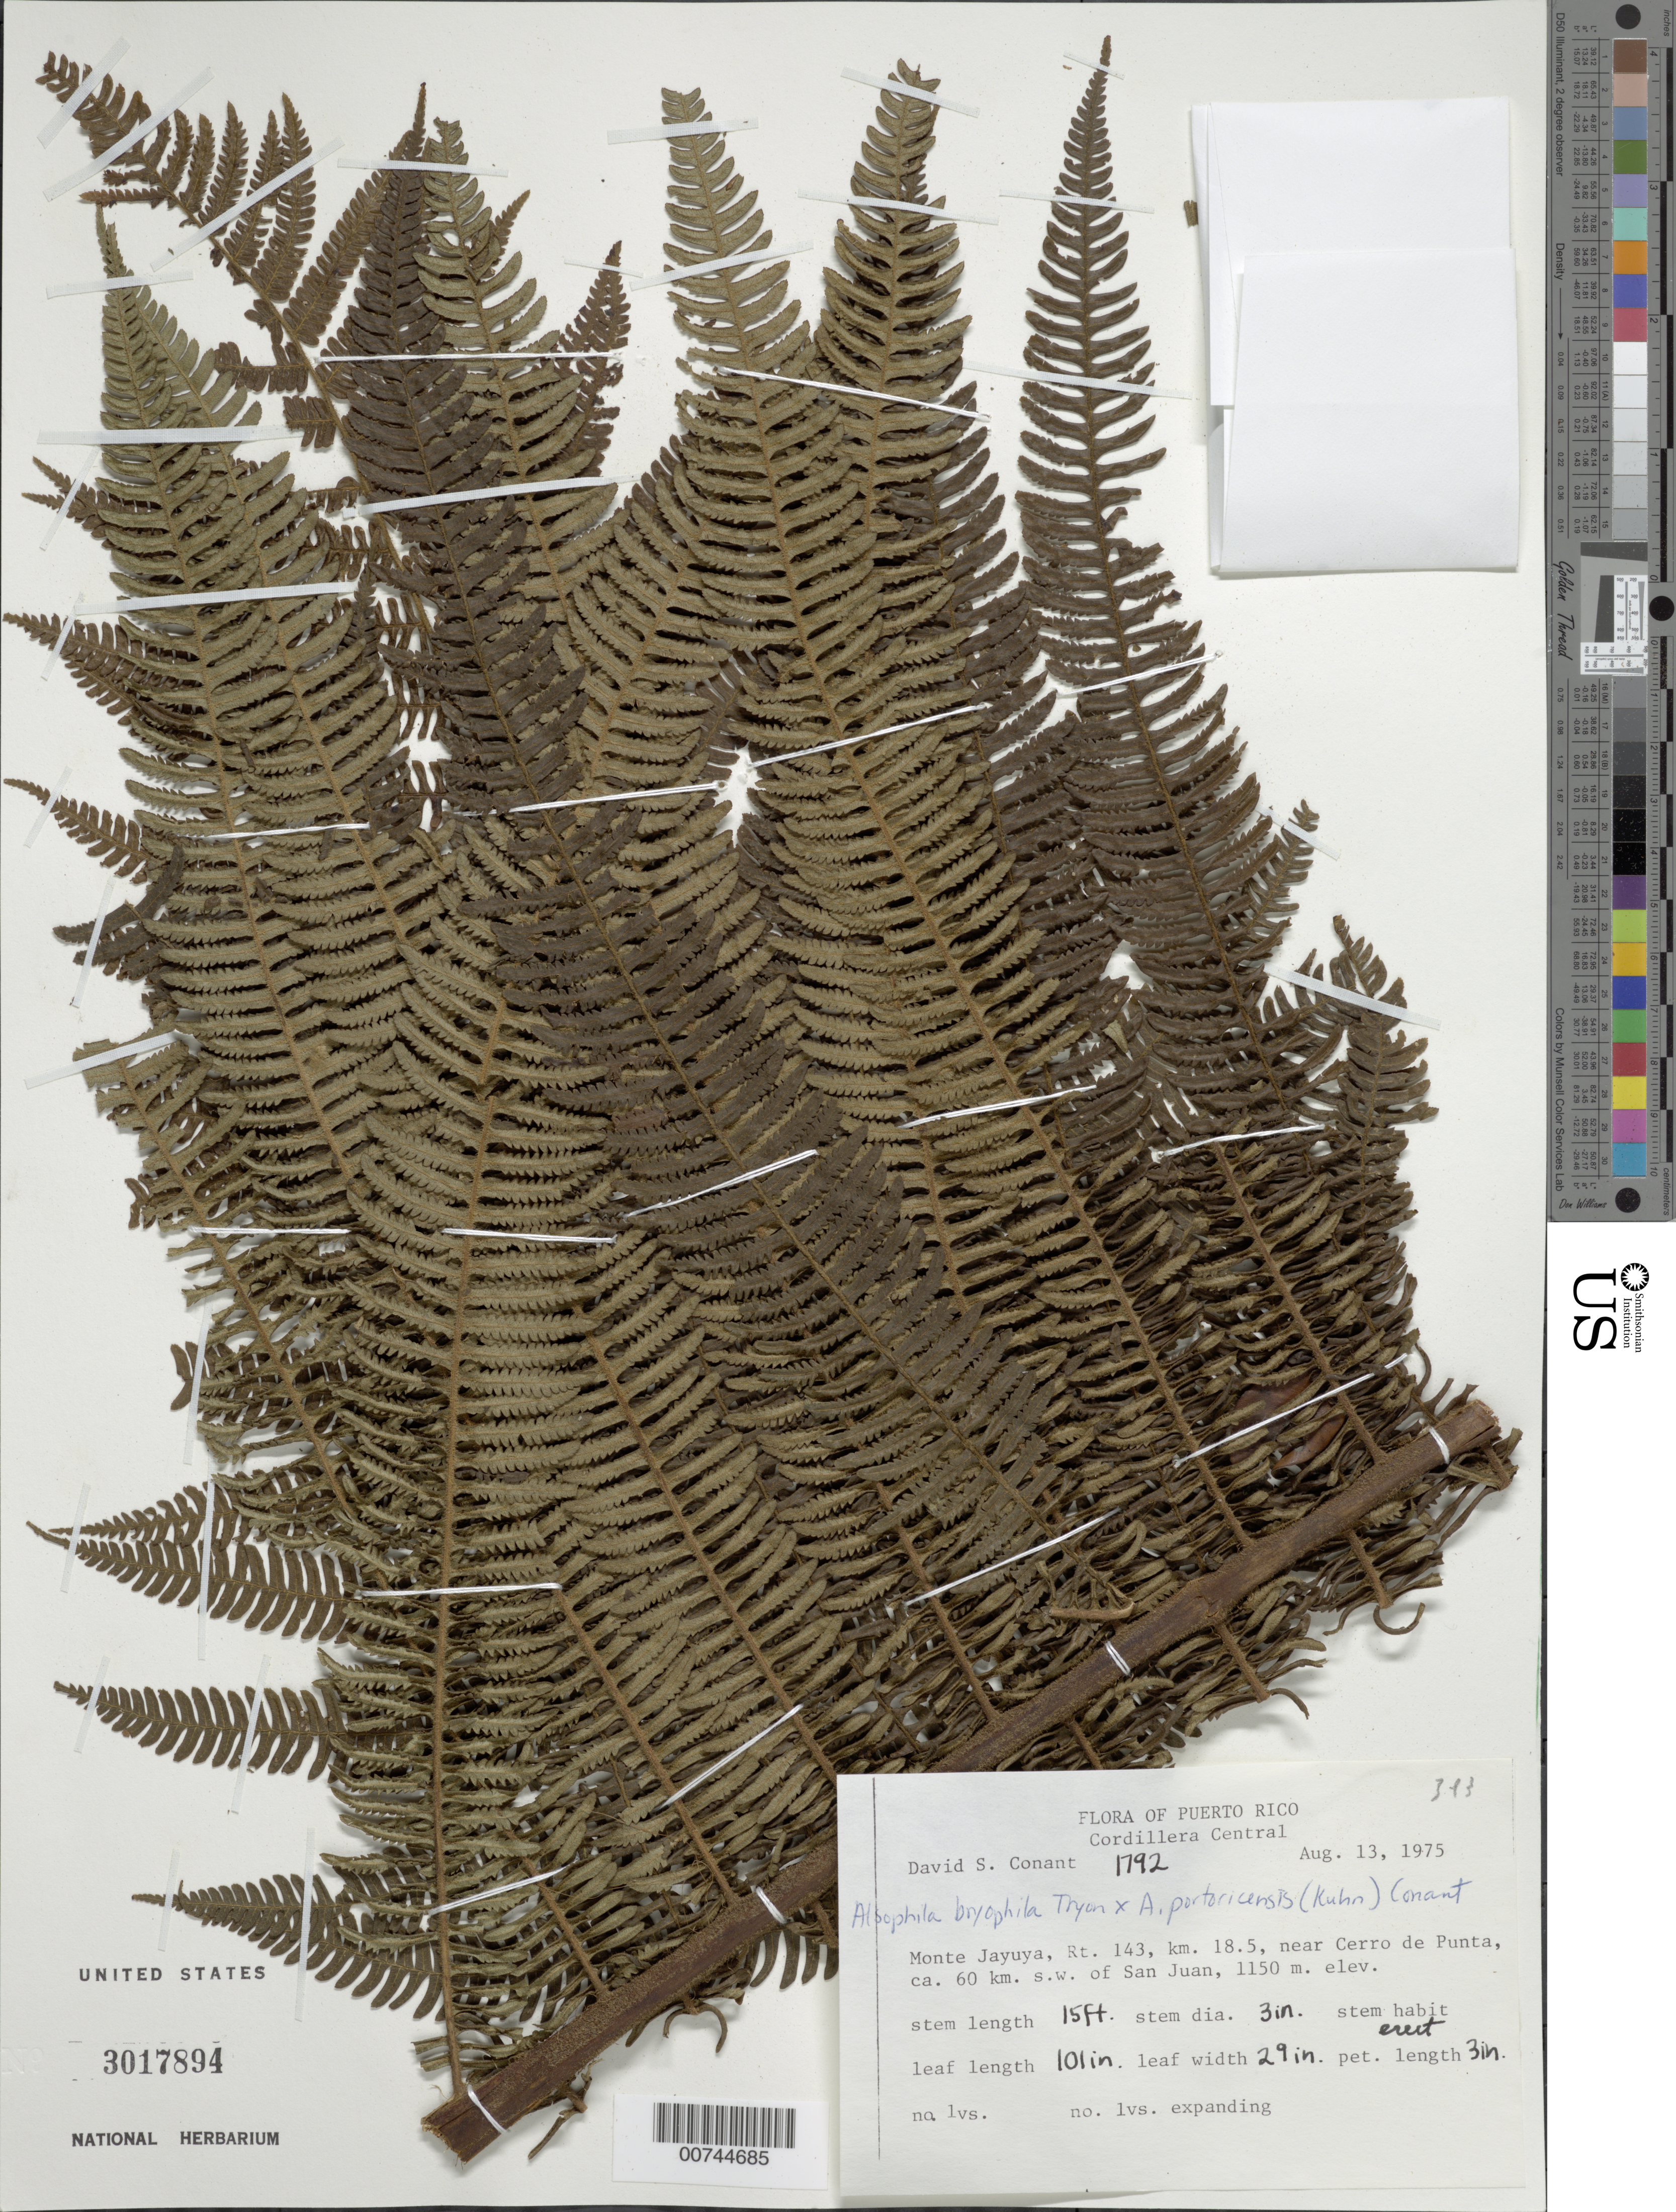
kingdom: Plantae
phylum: Tracheophyta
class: Polypodiopsida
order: Cyatheales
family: Cyatheaceae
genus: Alsophila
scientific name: Alsophila bryophila x A. portoricensis (Spreng. ex Kuhn) D.S. Conant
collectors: D. S. Conant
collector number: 1792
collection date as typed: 13 Aug 1975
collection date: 1975-08-13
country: Puerto Rico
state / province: Jayuya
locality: Cordillera Central. Monte Jayuya, Rt. 143, 18.5, near Cerro de Punta, ca. 60 km SW of San Juan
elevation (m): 1150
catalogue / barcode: US 3017894